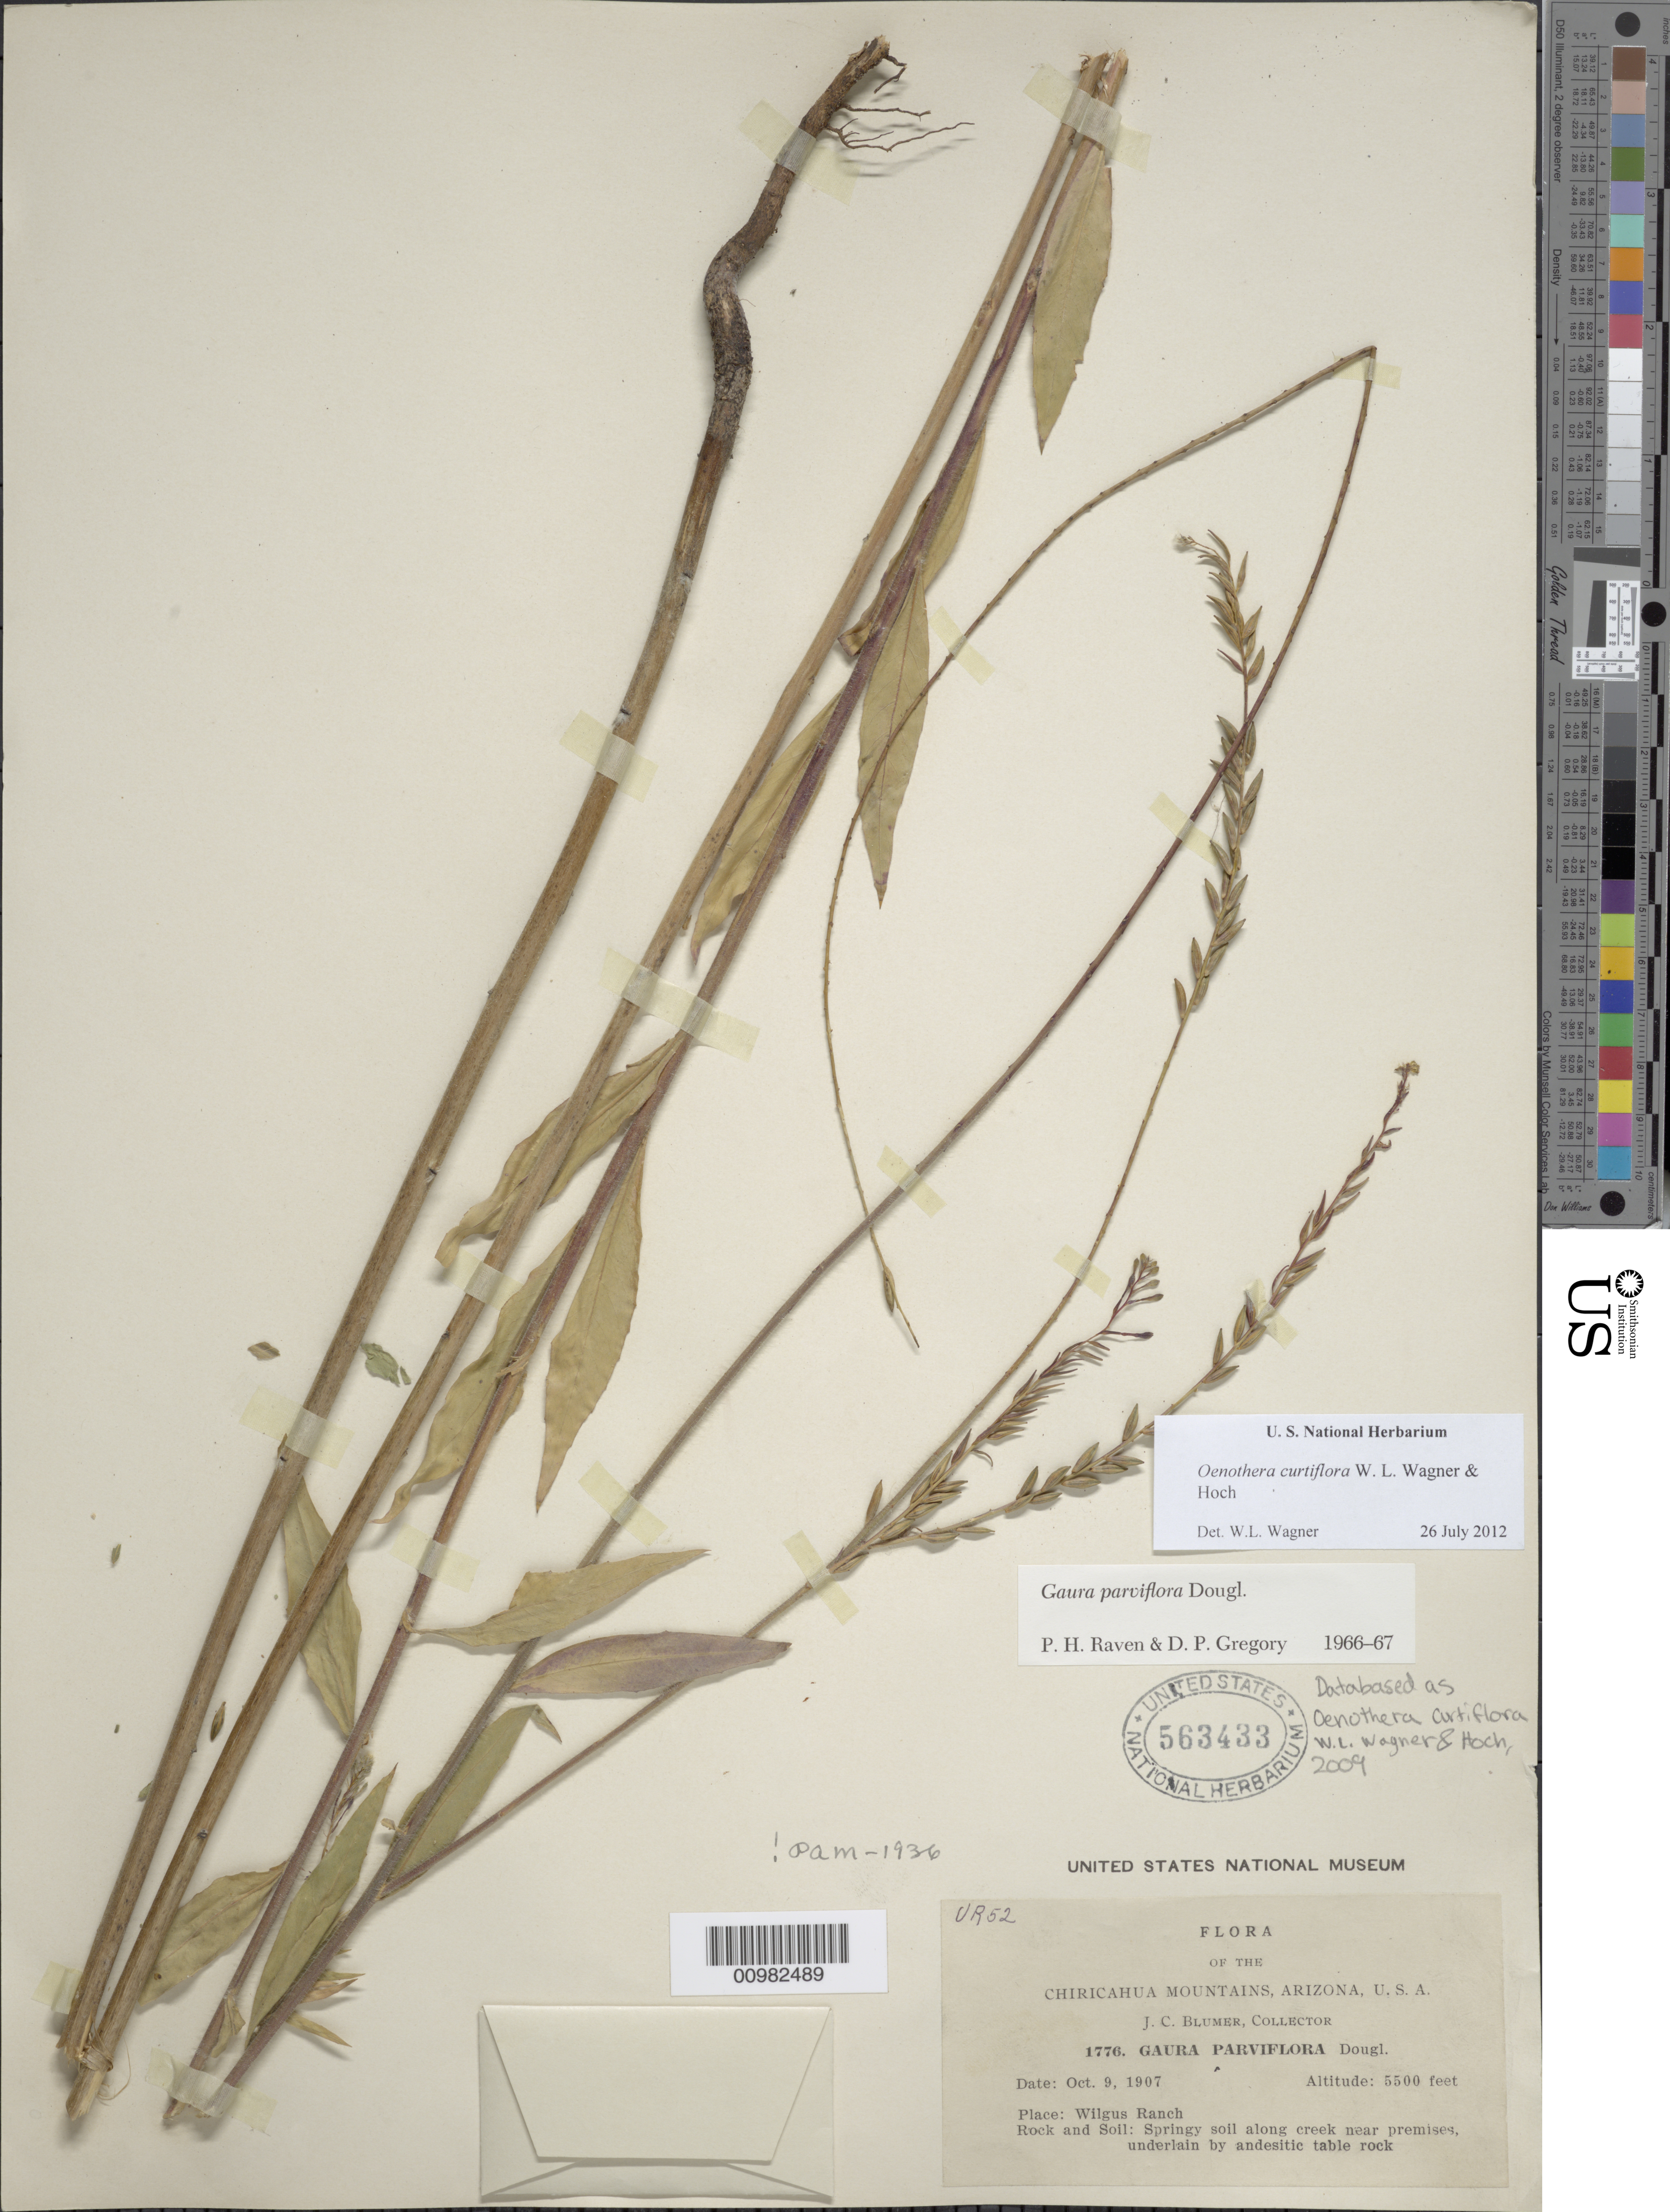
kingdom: Plantae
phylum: Tracheophyta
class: Magnoliopsida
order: Myrtales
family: Onagraceae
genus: Oenothera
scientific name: Oenothera curtiflora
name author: W.L. Wagner & Hoch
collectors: J. C. Blumer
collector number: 1776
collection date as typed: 09 Oct 1907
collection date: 1907-10-09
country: United States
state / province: Arizona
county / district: Cochise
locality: Chiricahua Mts.; Wilgus Ranch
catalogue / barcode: US 563433